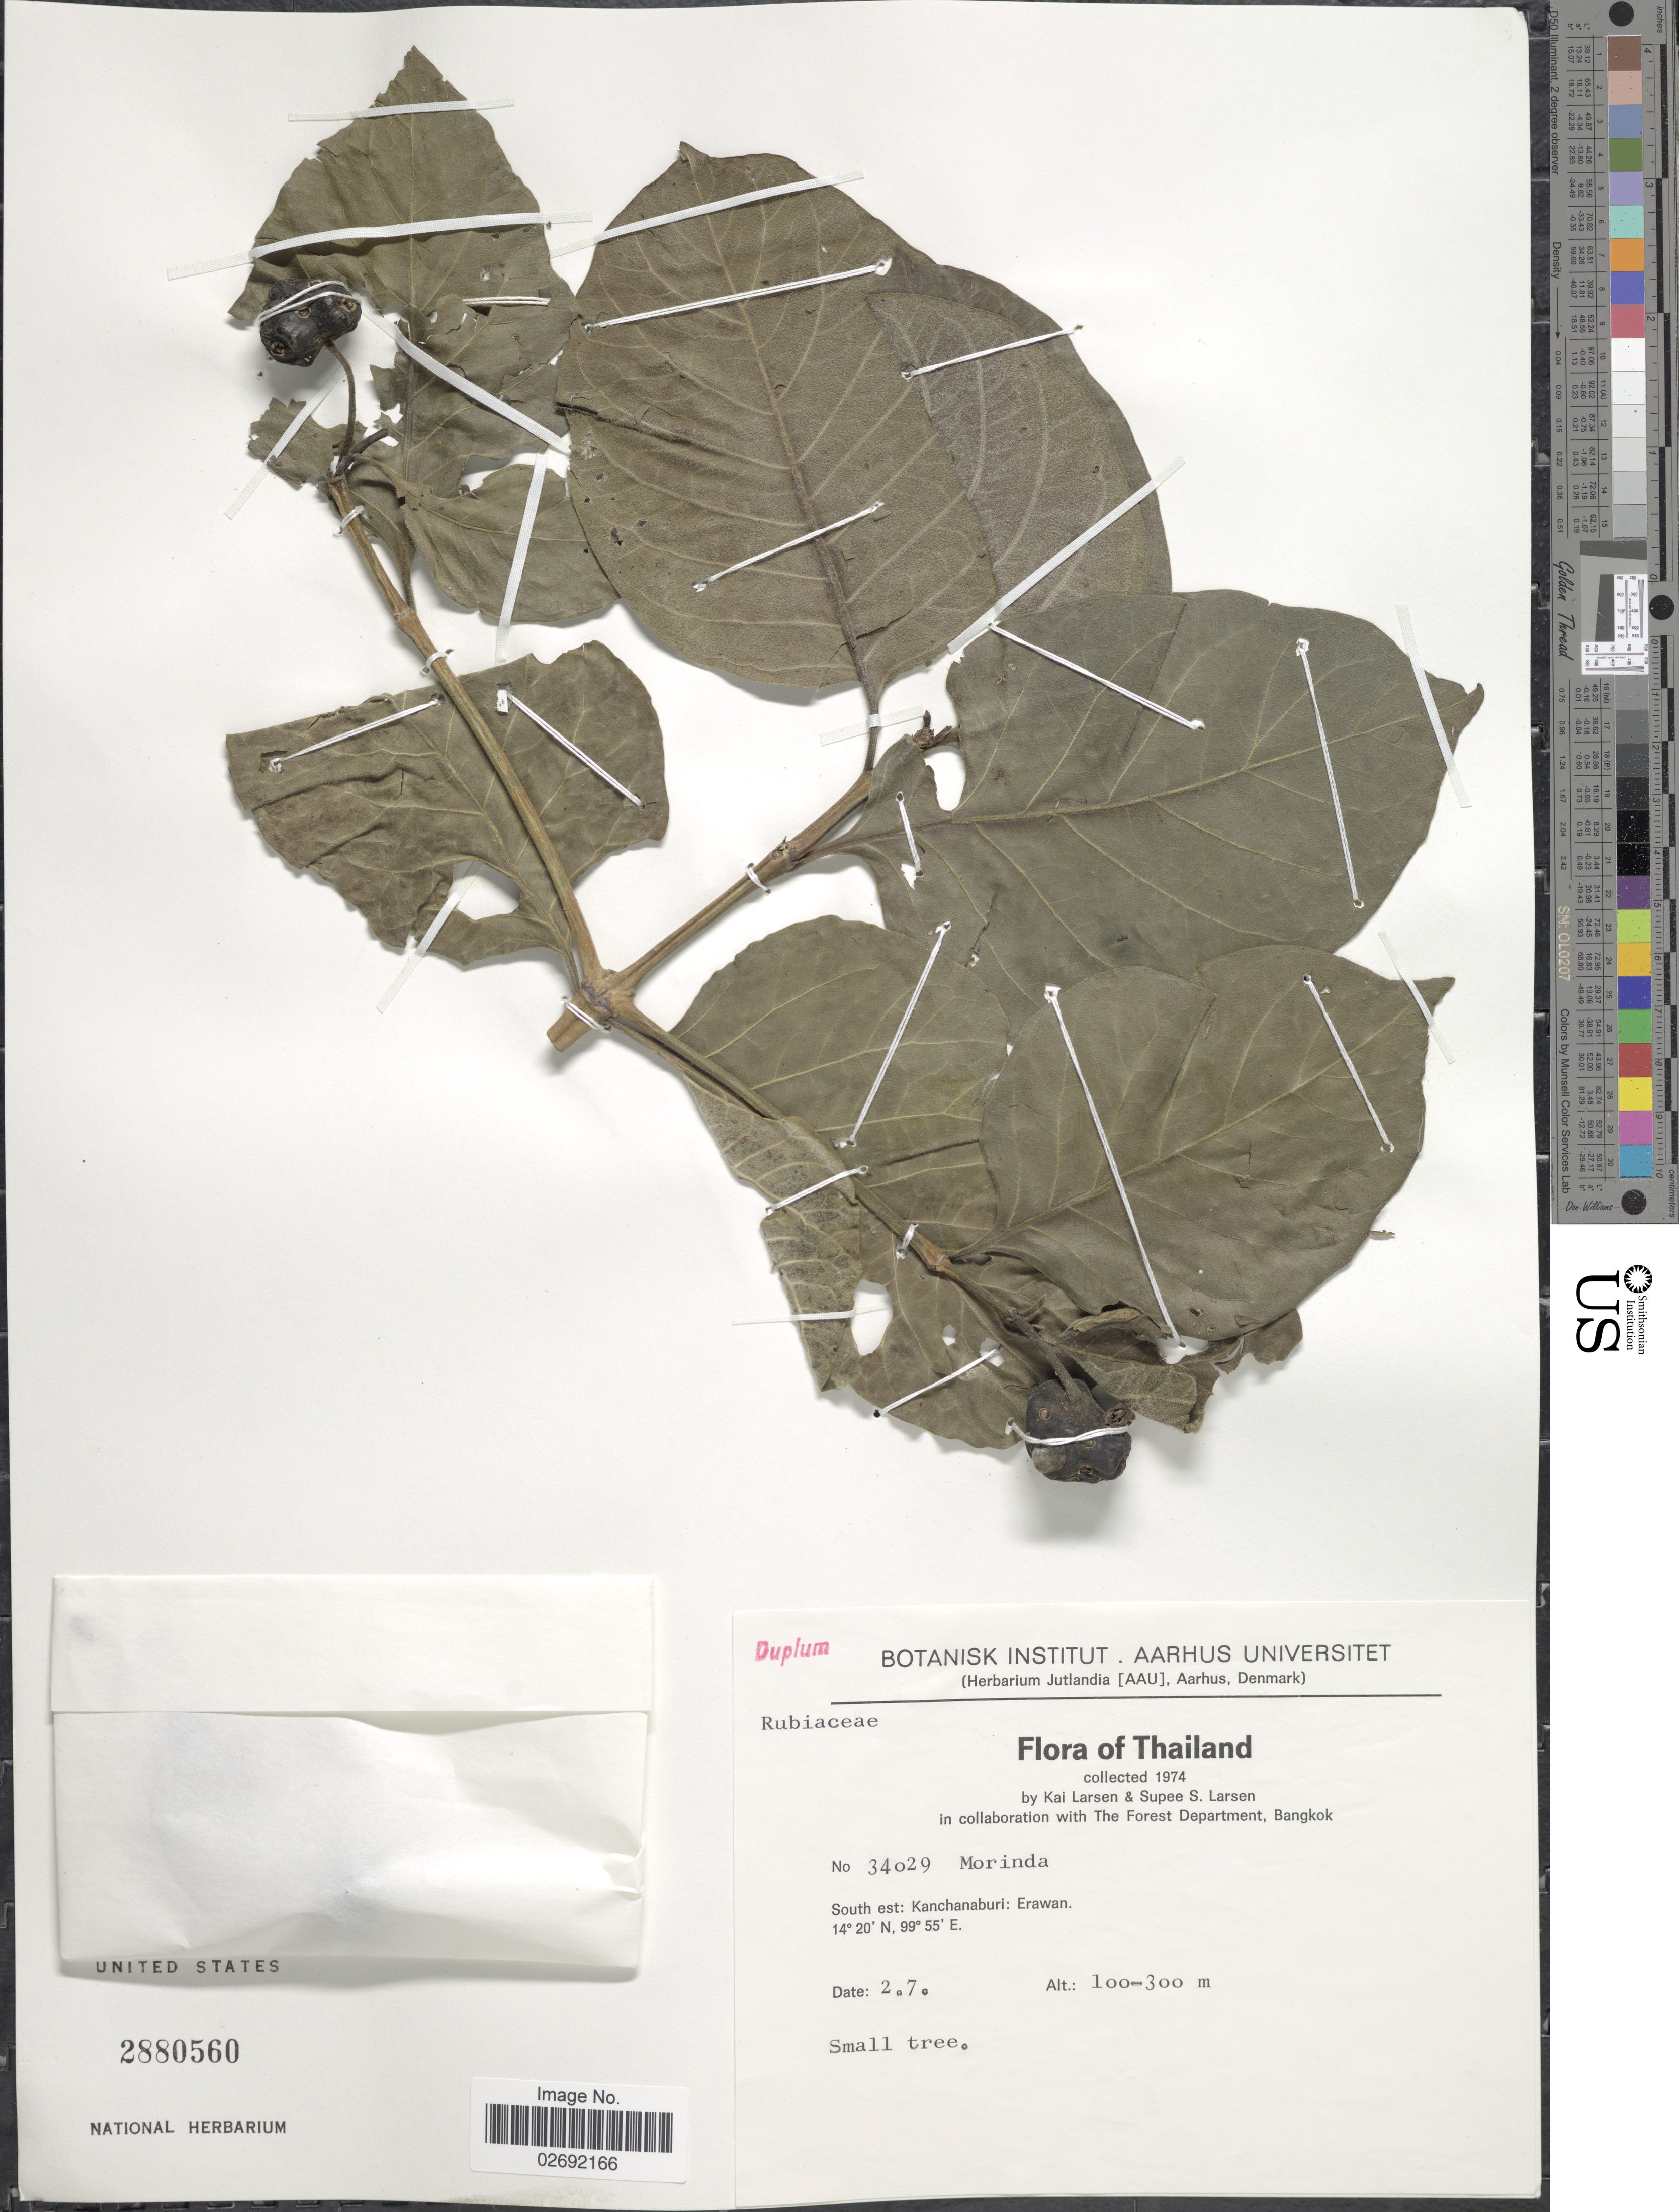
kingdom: Plantae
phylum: Tracheophyta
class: Magnoliopsida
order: Gentianales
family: Rubiaceae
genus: Morinda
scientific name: Morinda sp.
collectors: K. Larsen & S. Larsen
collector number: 34029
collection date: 1974-07-02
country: Thailand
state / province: Kanchanaburi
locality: South est: Kanchanaburi: Erawan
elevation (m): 100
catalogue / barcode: US 2880560